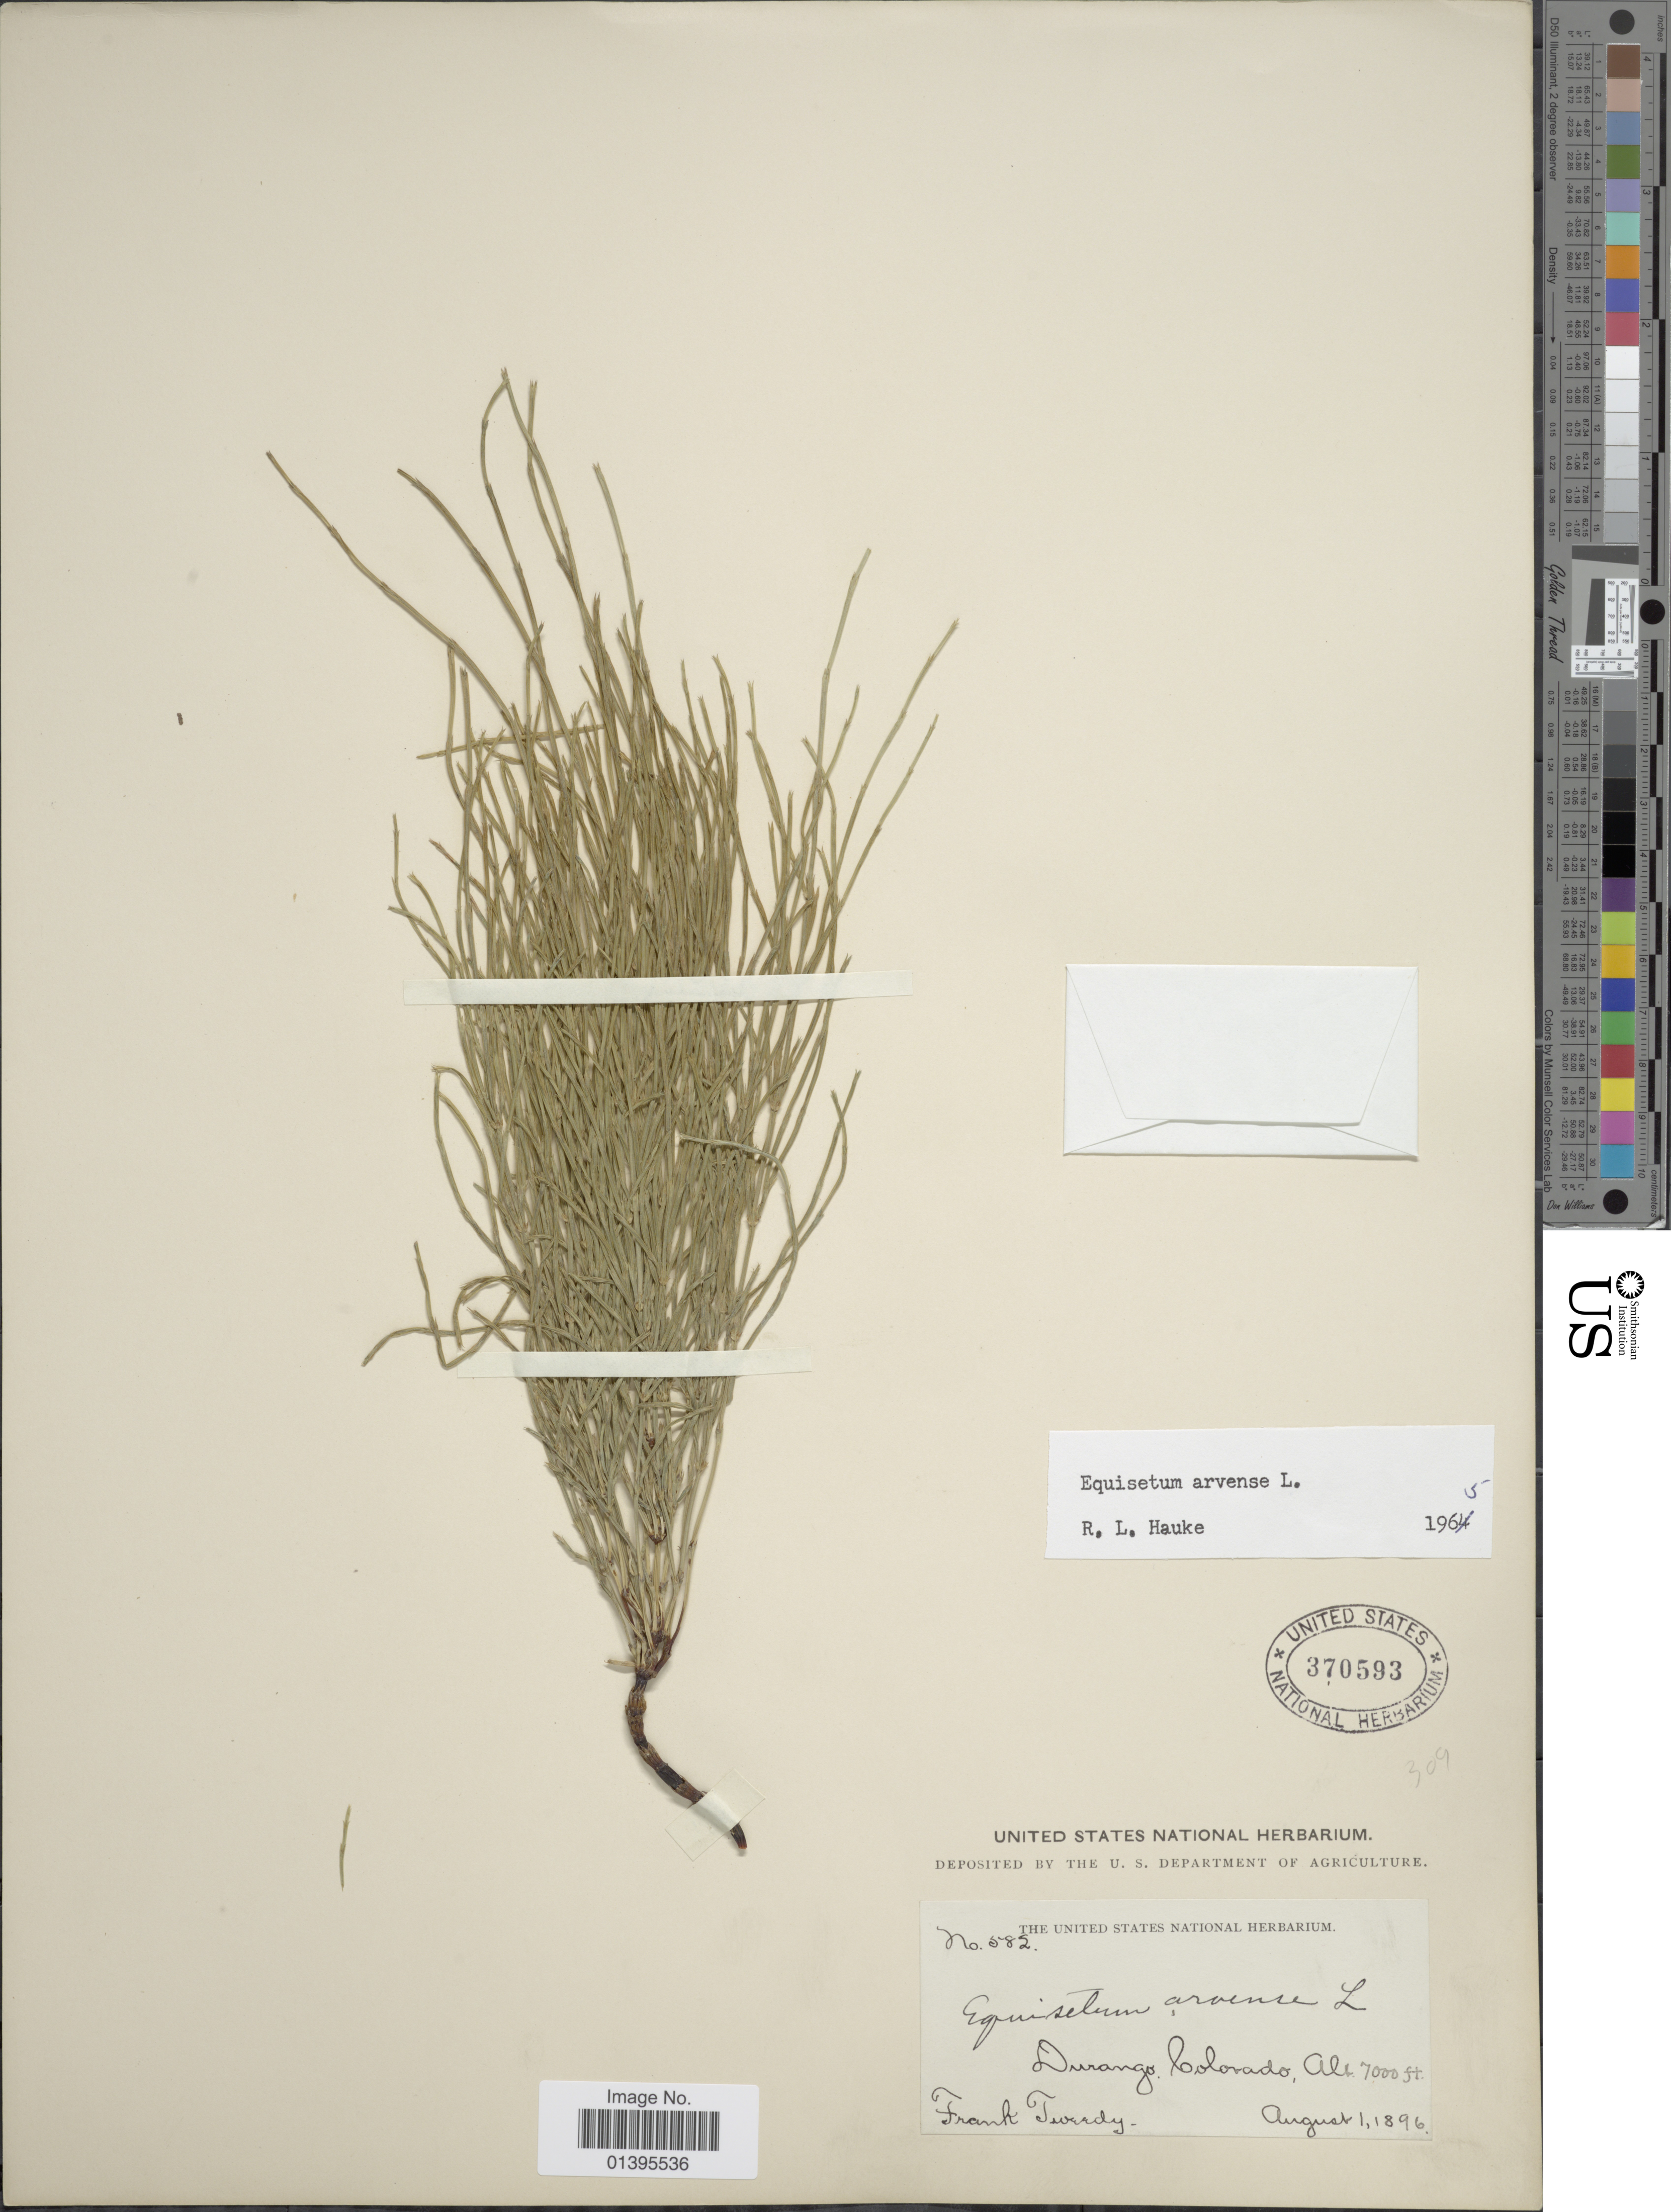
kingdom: Plantae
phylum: Tracheophyta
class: Polypodiopsida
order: Equisetales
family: Equisetaceae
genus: Equisetum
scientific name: Equisetum arvense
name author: L.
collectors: F. Tweedy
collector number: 582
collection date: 1896-08-01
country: United States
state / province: Colorado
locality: Durango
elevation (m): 2134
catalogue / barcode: US 370593